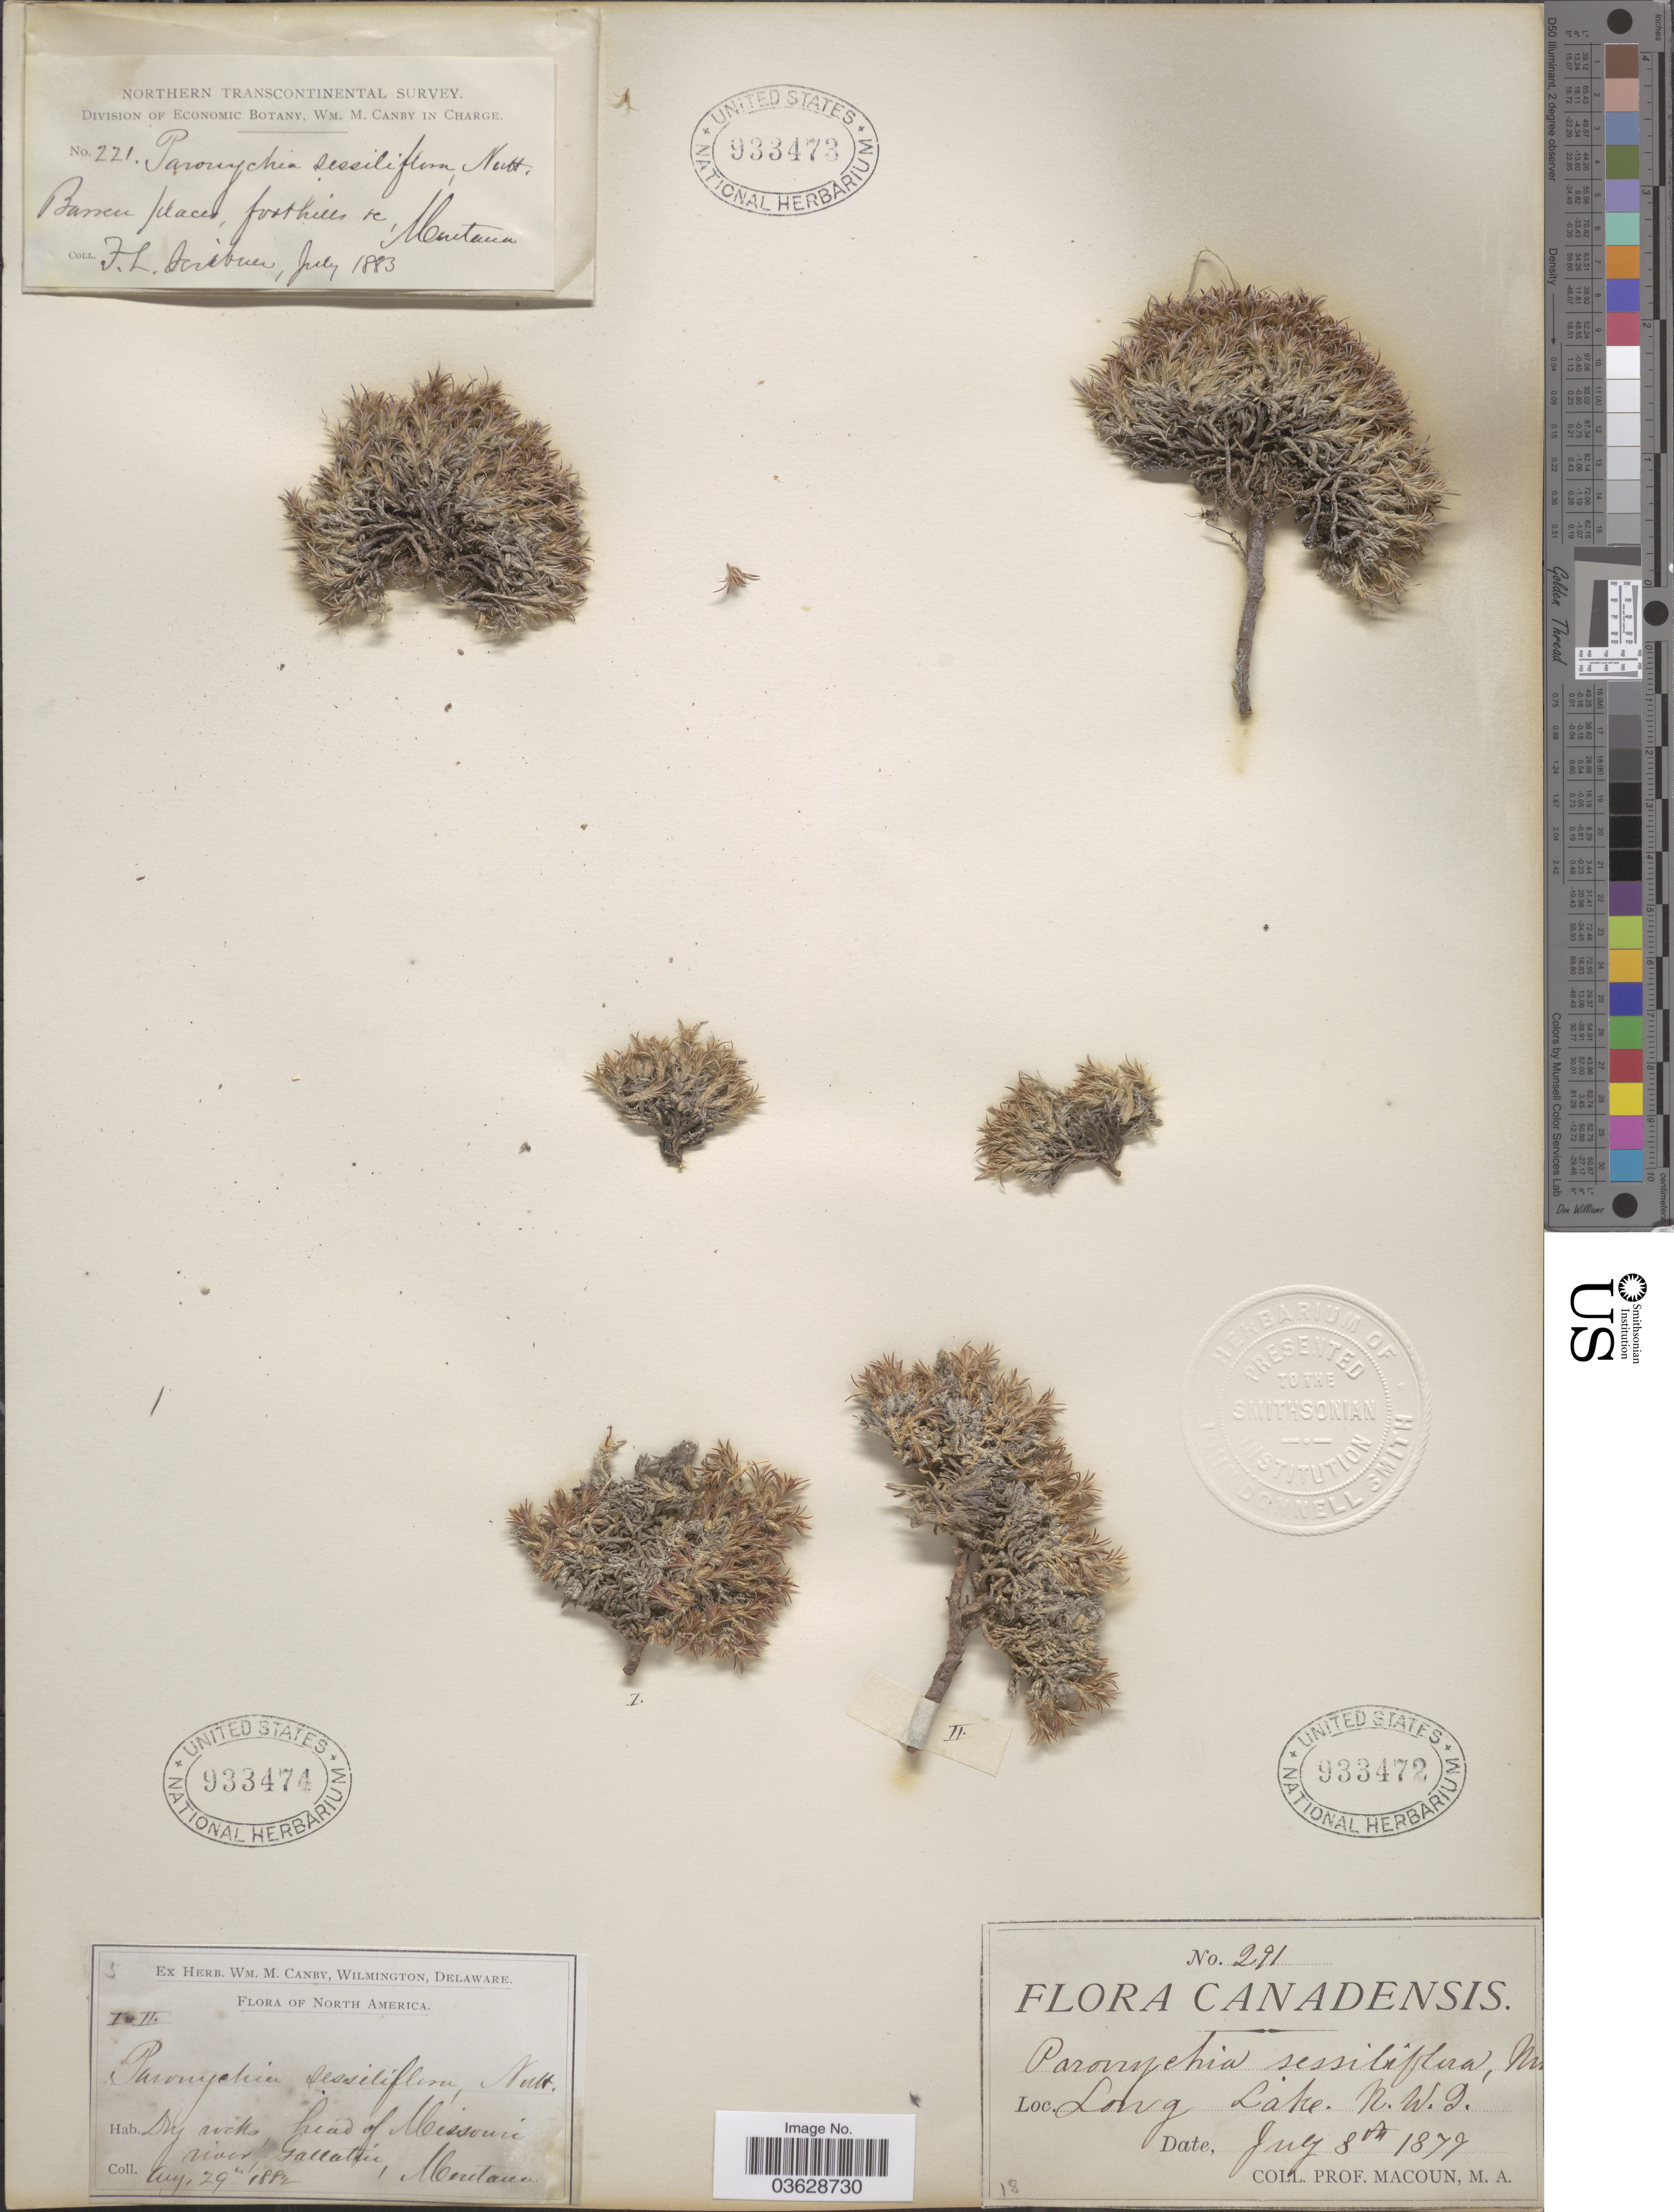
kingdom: Plantae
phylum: Tracheophyta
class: Magnoliopsida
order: Caryophyllales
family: Caryophyllaceae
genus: Paronychia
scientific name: Paronychia sessiliflora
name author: Nutt.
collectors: Prof. Macoun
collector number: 291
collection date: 1879-07-08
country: Canada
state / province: Northwest Territories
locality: Long Lake.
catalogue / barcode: US 933472